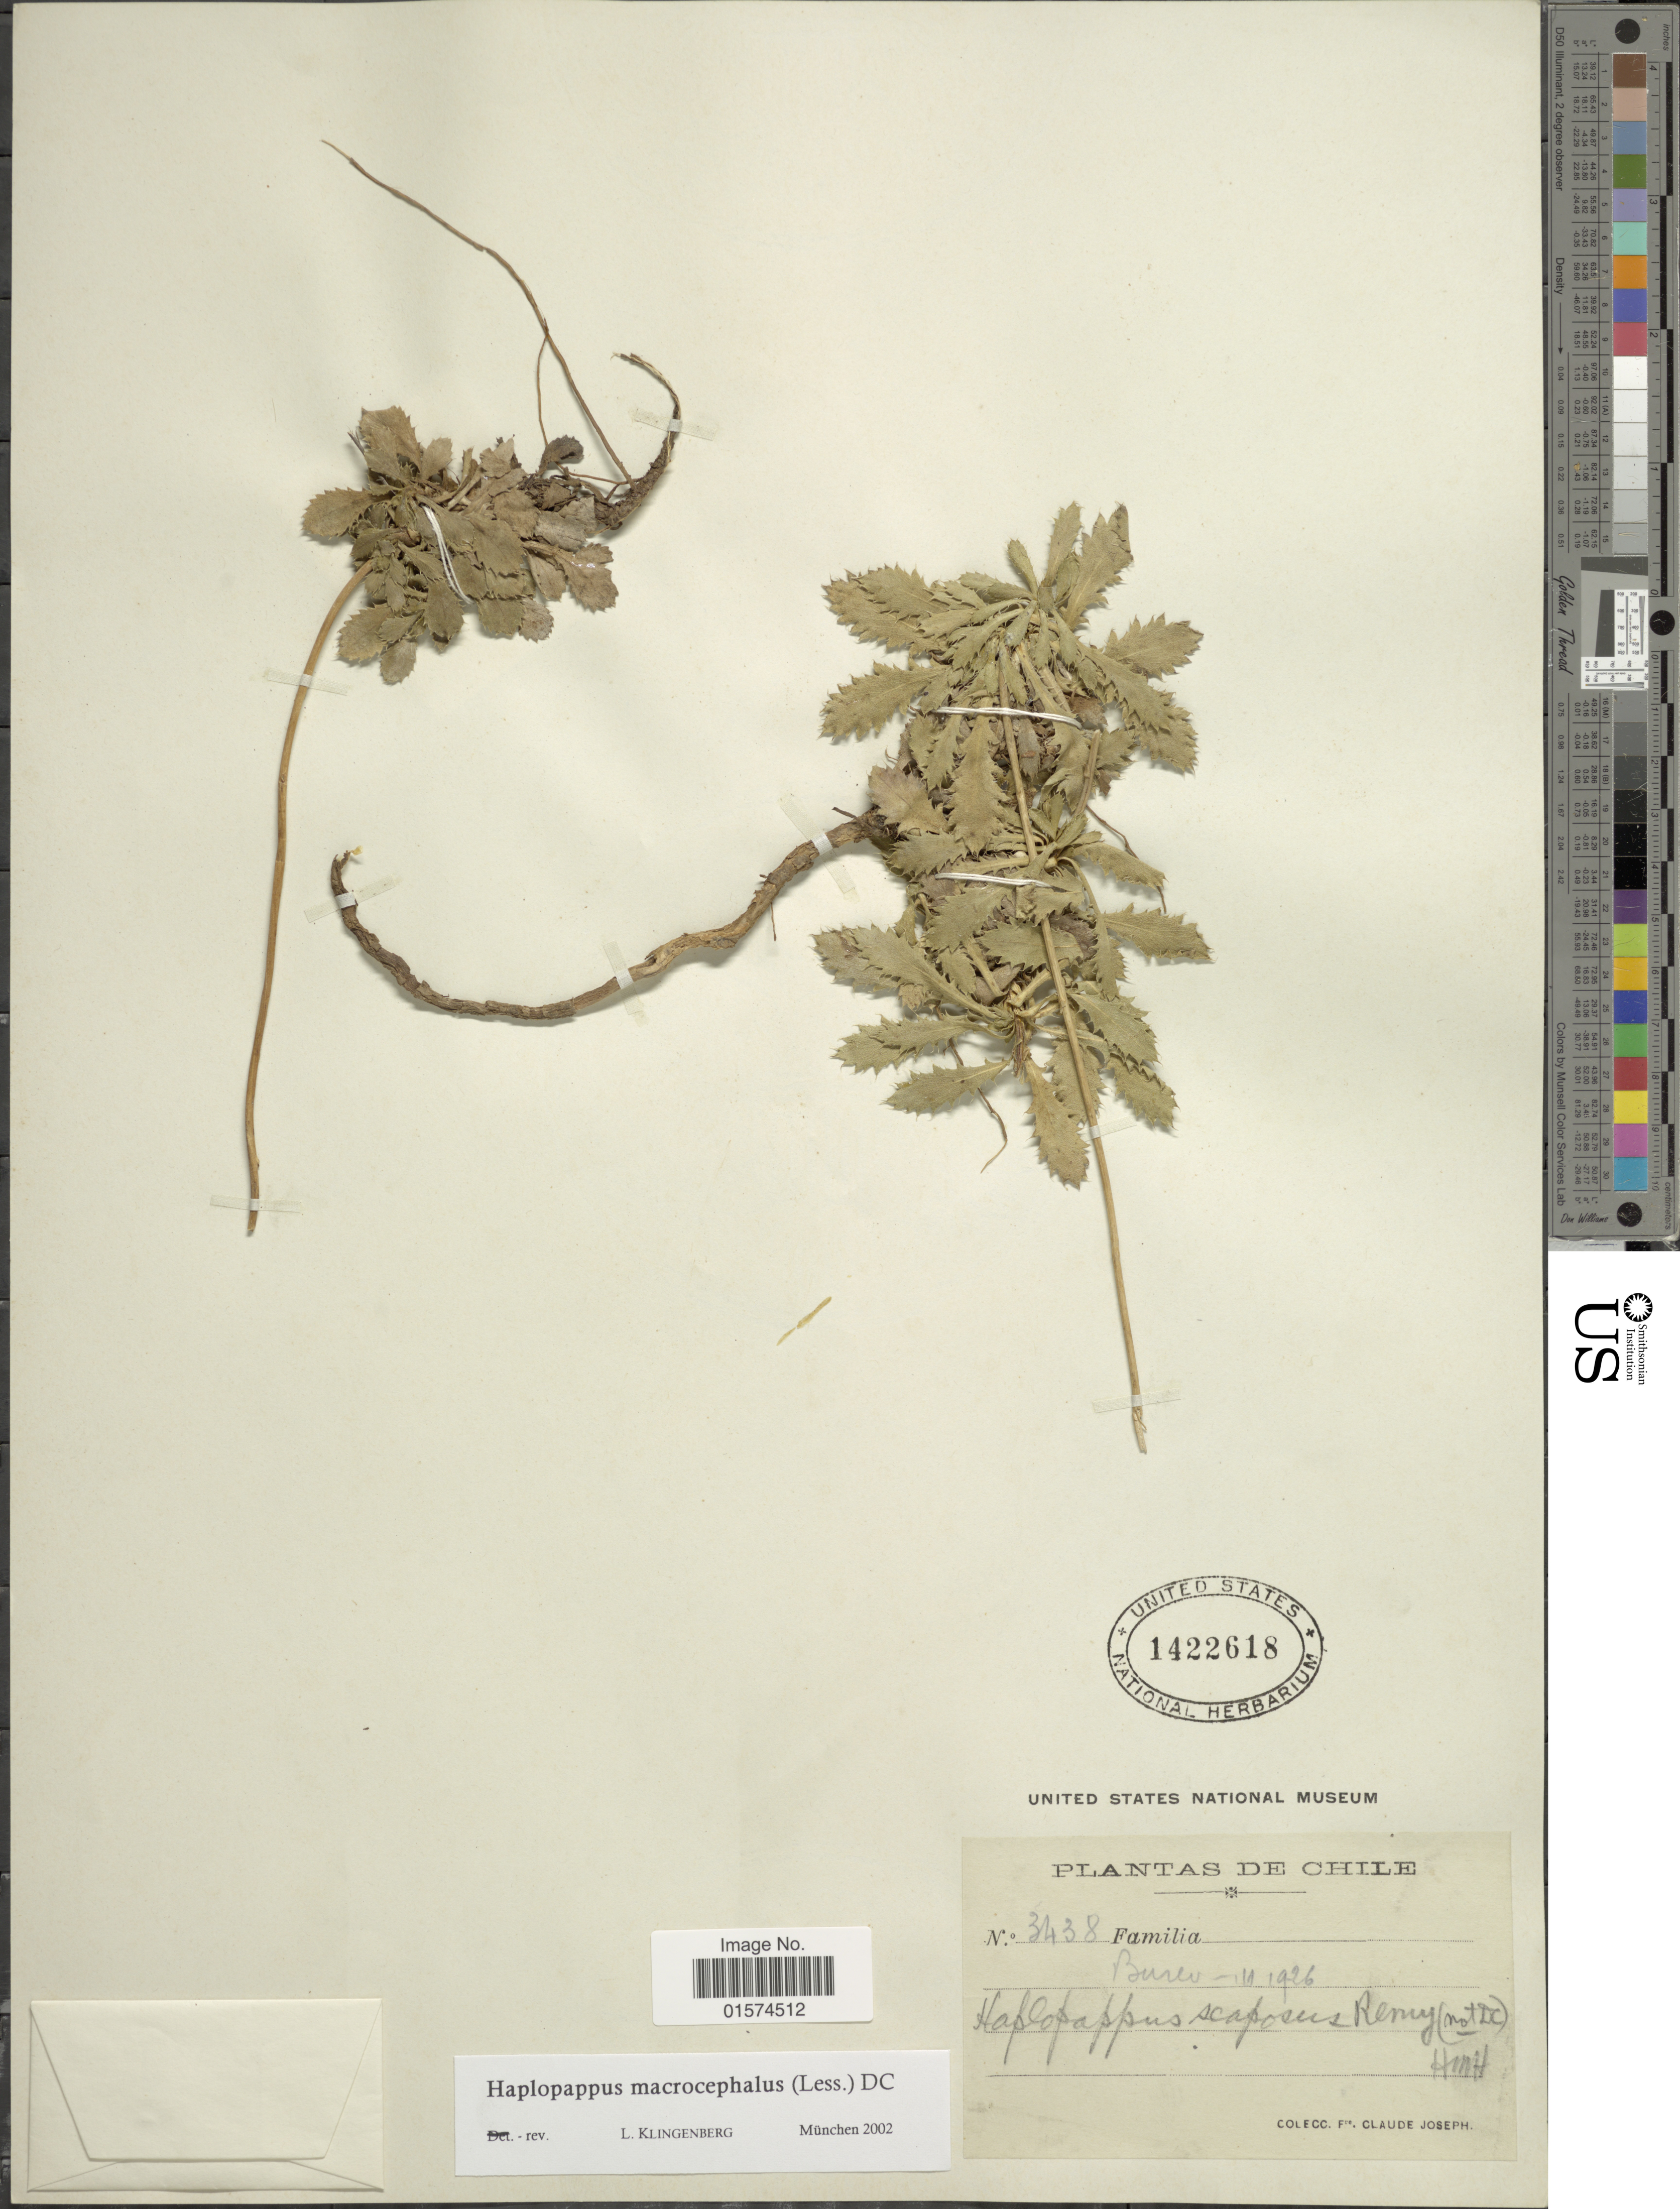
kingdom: Plantae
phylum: Tracheophyta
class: Magnoliopsida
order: Asterales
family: Asteraceae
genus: Haplopappus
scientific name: Haplopappus macrocephalus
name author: (Poepp. ex Less.) DC.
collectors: Frere Claude Joseph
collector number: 3438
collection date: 1926-11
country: Chile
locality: Bureo.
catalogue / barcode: US 1422618